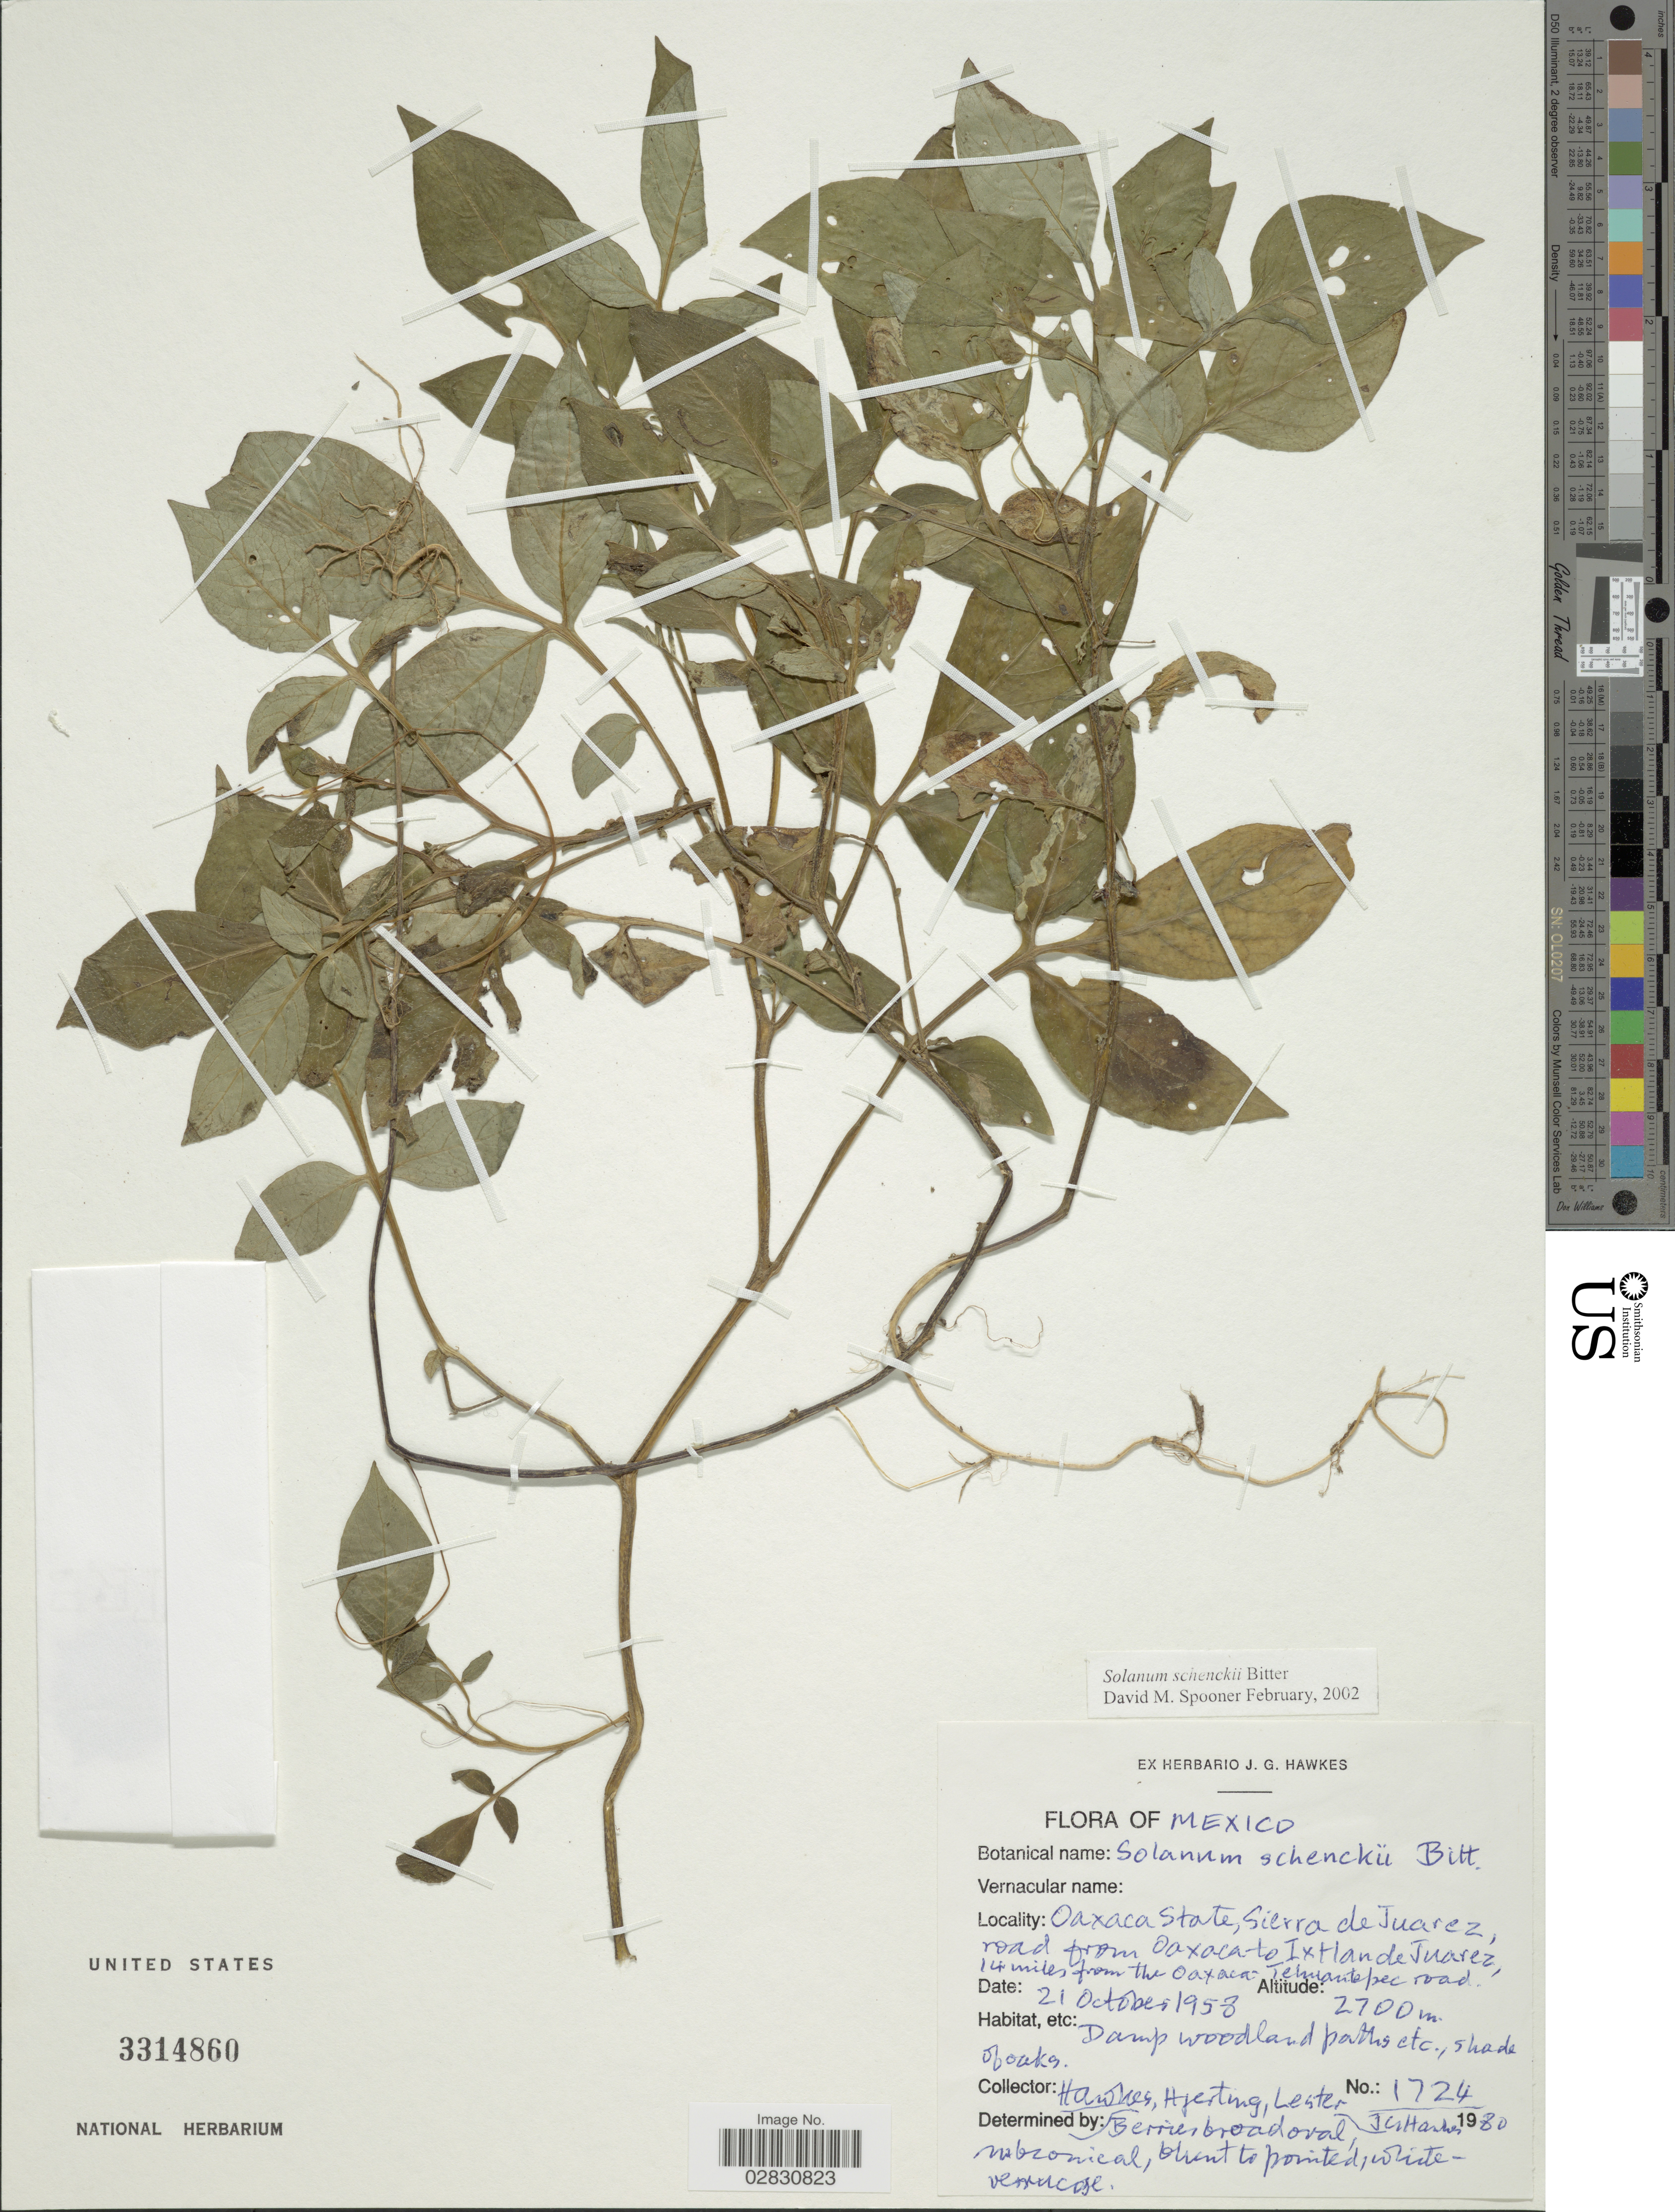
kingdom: Plantae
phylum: Tracheophyta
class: Magnoliopsida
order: Solanales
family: Solanaceae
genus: Solanum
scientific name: Solanum schenckii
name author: Bitter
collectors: J. Hawkes, J. P. Hjerting & -- Lester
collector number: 1724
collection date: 1958-10-21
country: Mexico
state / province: Oaxaca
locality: Oaxaca State, Sierra de Juarez, road from Oaxaca to Ixtlan de Juarez, 14 miles from the Oaxaca-Tehuantepec road.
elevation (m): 2700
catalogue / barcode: US 3314860